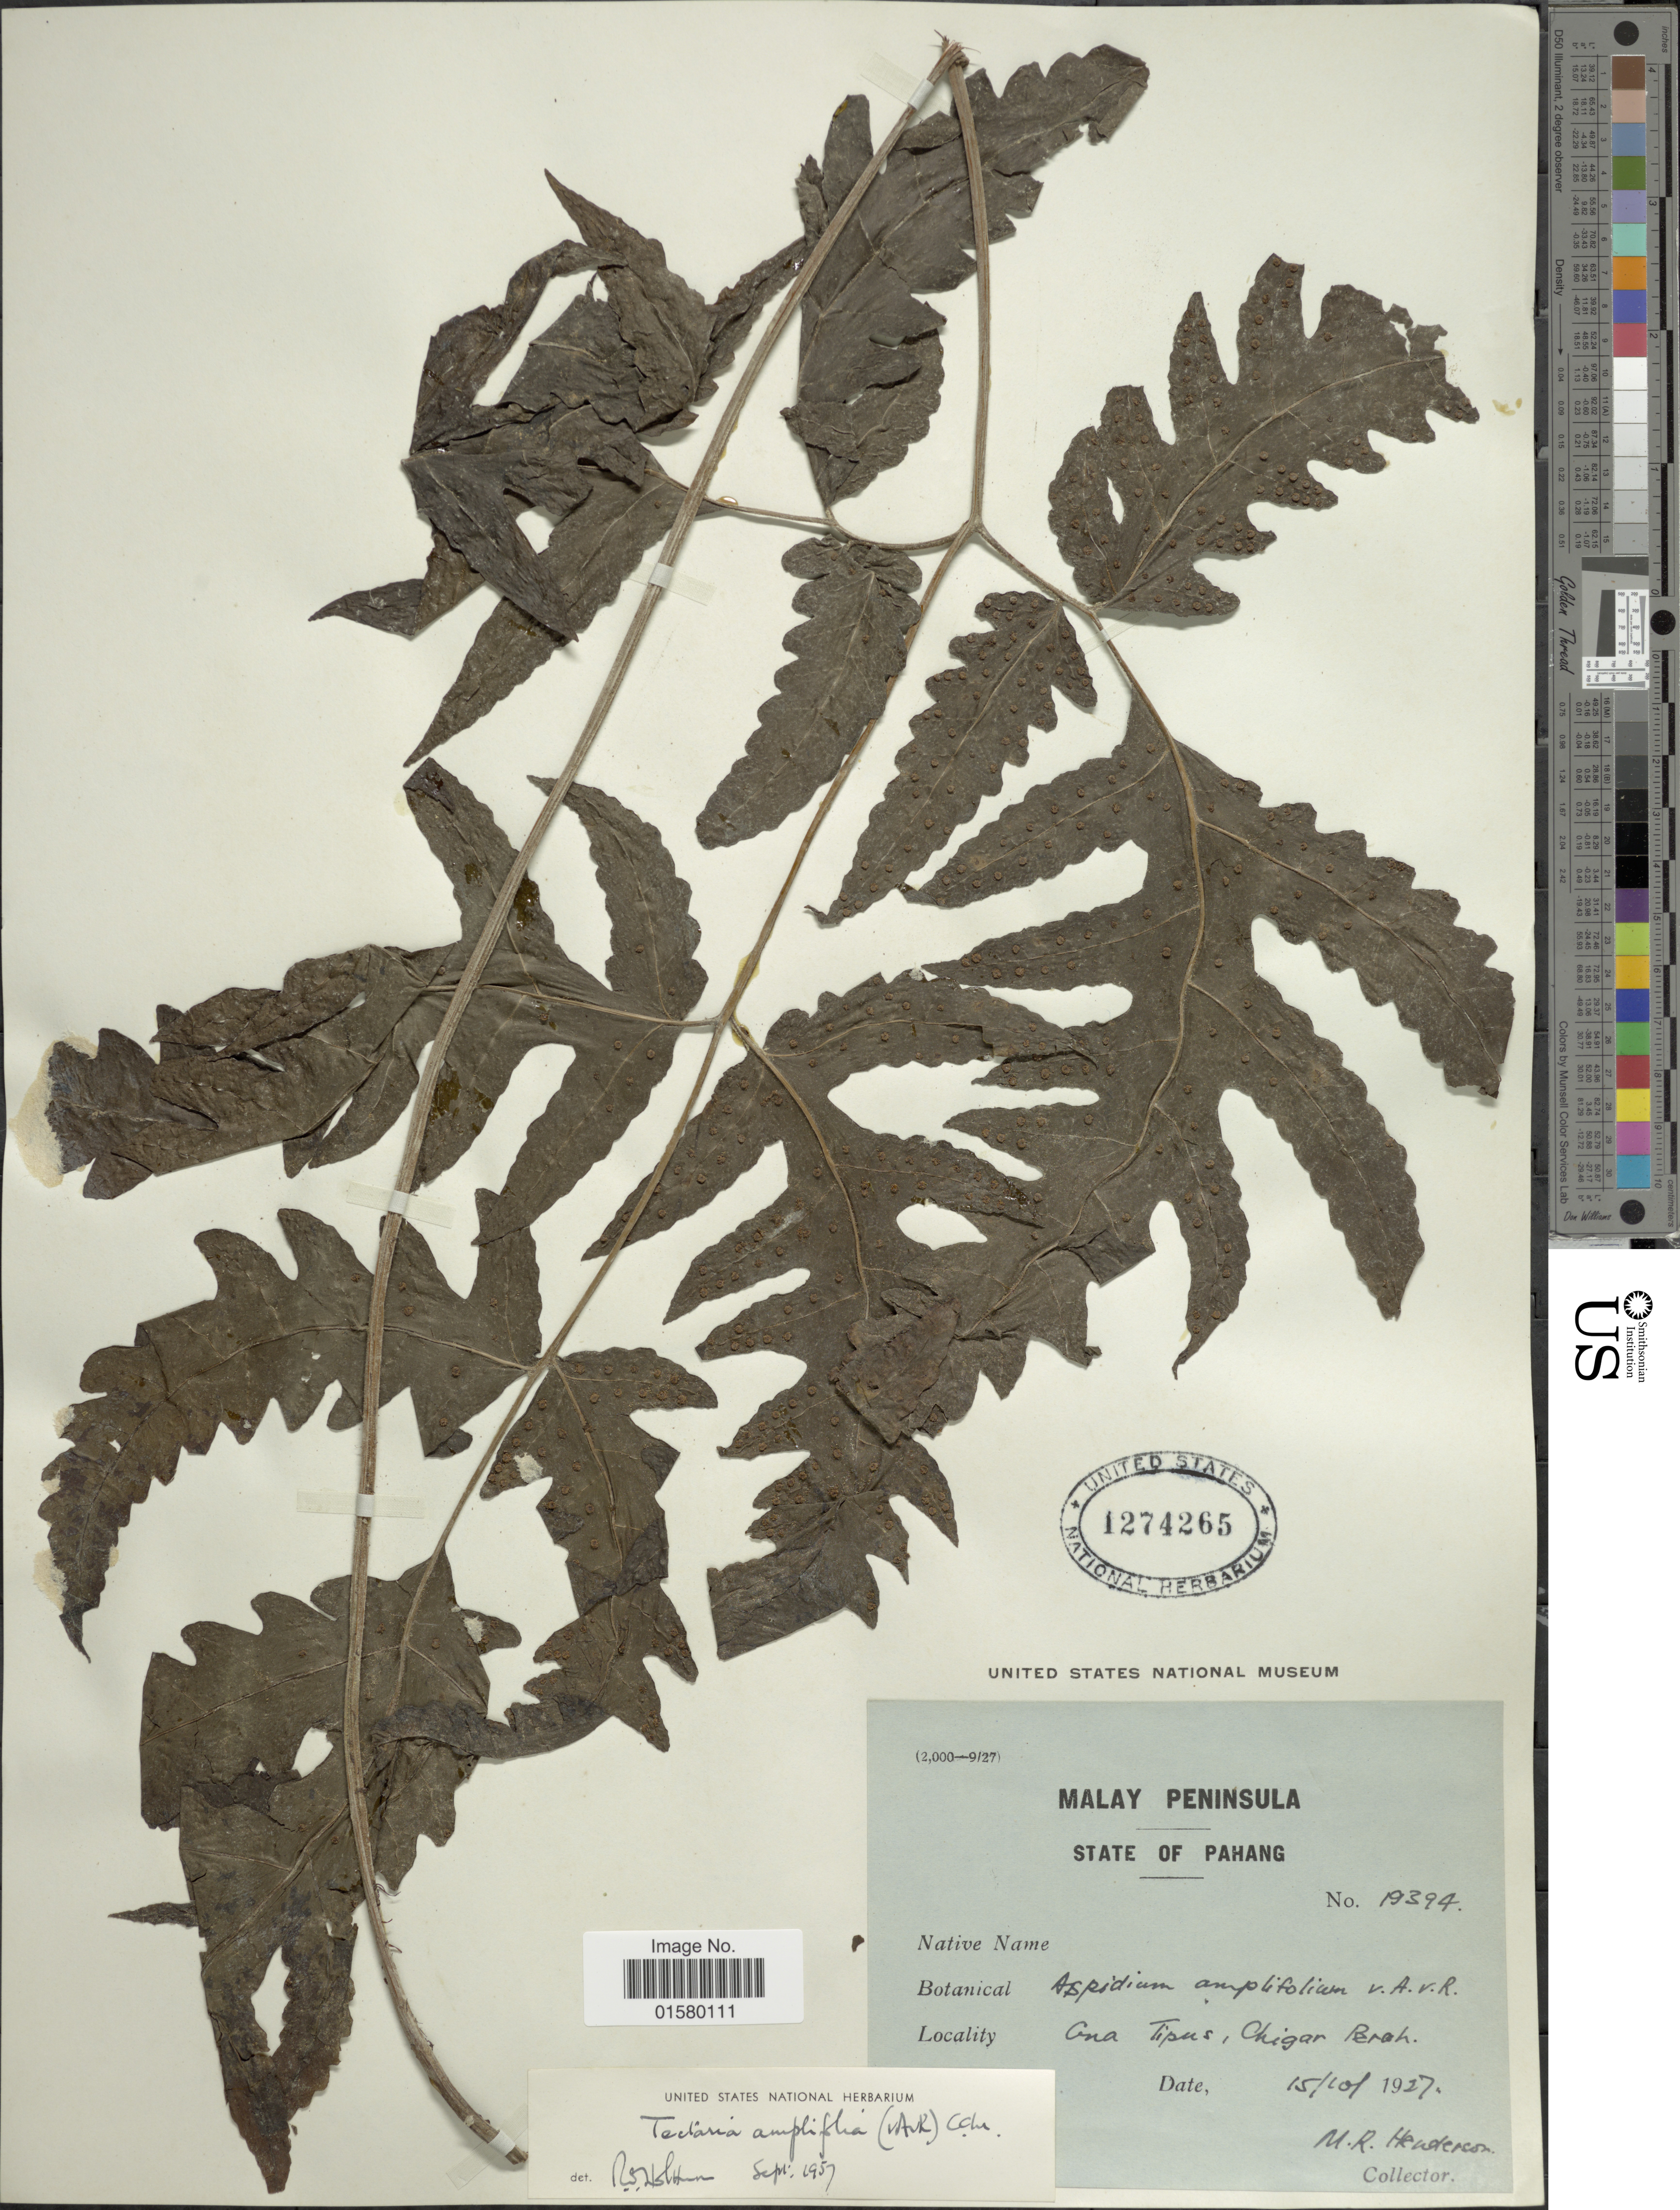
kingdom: Plantae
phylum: Tracheophyta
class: Polypodiopsida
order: Polypodiales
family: Tectariaceae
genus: Tectaria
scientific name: Tectaria amplifolia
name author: (Alderw.) C. Chr.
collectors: M. Henderson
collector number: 19394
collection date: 1927-01-15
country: Malaysia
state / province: Pahang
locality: Malay Peninsula, State of Pahang, Cena Tipus, Chigar Perah [interpreted]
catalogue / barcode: US 1274265